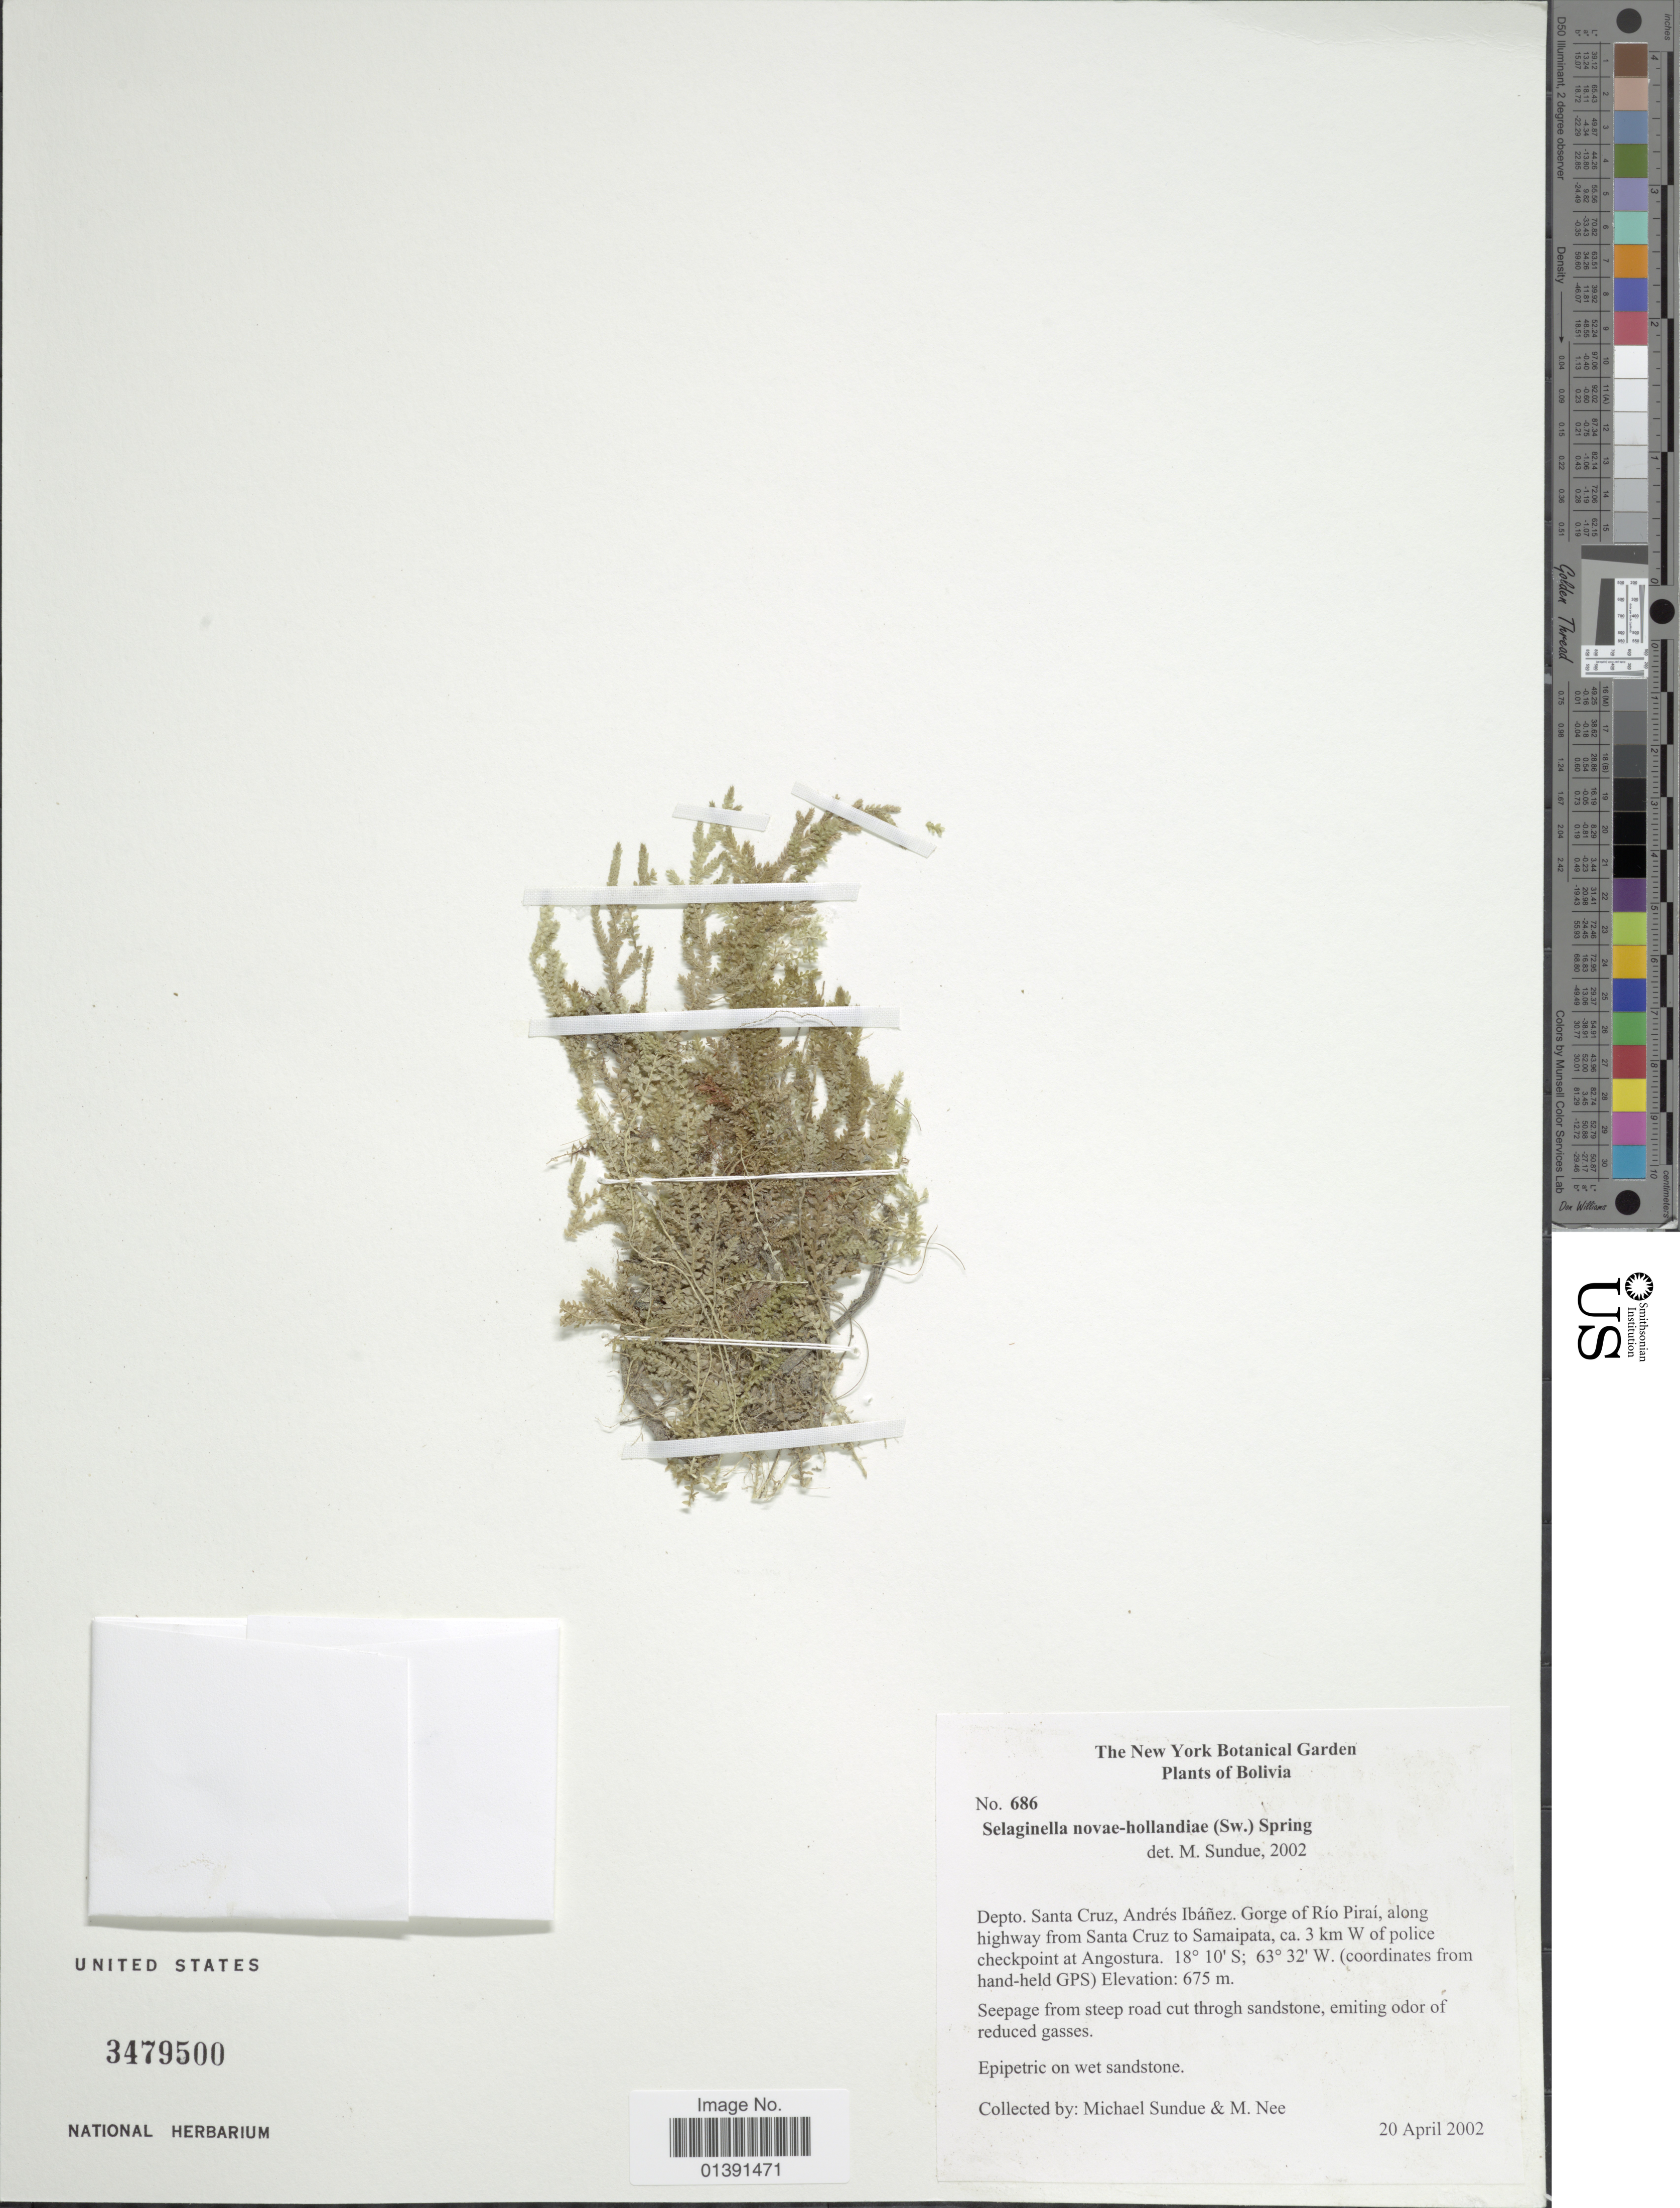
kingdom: Plantae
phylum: Tracheophyta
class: Lycopodiopsida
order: Selaginellales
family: Selaginellaceae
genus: Selaginella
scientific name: Selaginella novae-hollandiae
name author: (Sw.) Spring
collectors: M. Sundue & M. Nee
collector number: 686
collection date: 2002-04-20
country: Bolivia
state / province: Santa Cruz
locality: Andrés Ibanez, George of Rio Pirai, along highway from Santa Cruz to Samaipata, ca. 3km W of police checkpoint at Angostura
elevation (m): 675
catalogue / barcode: US 3479500